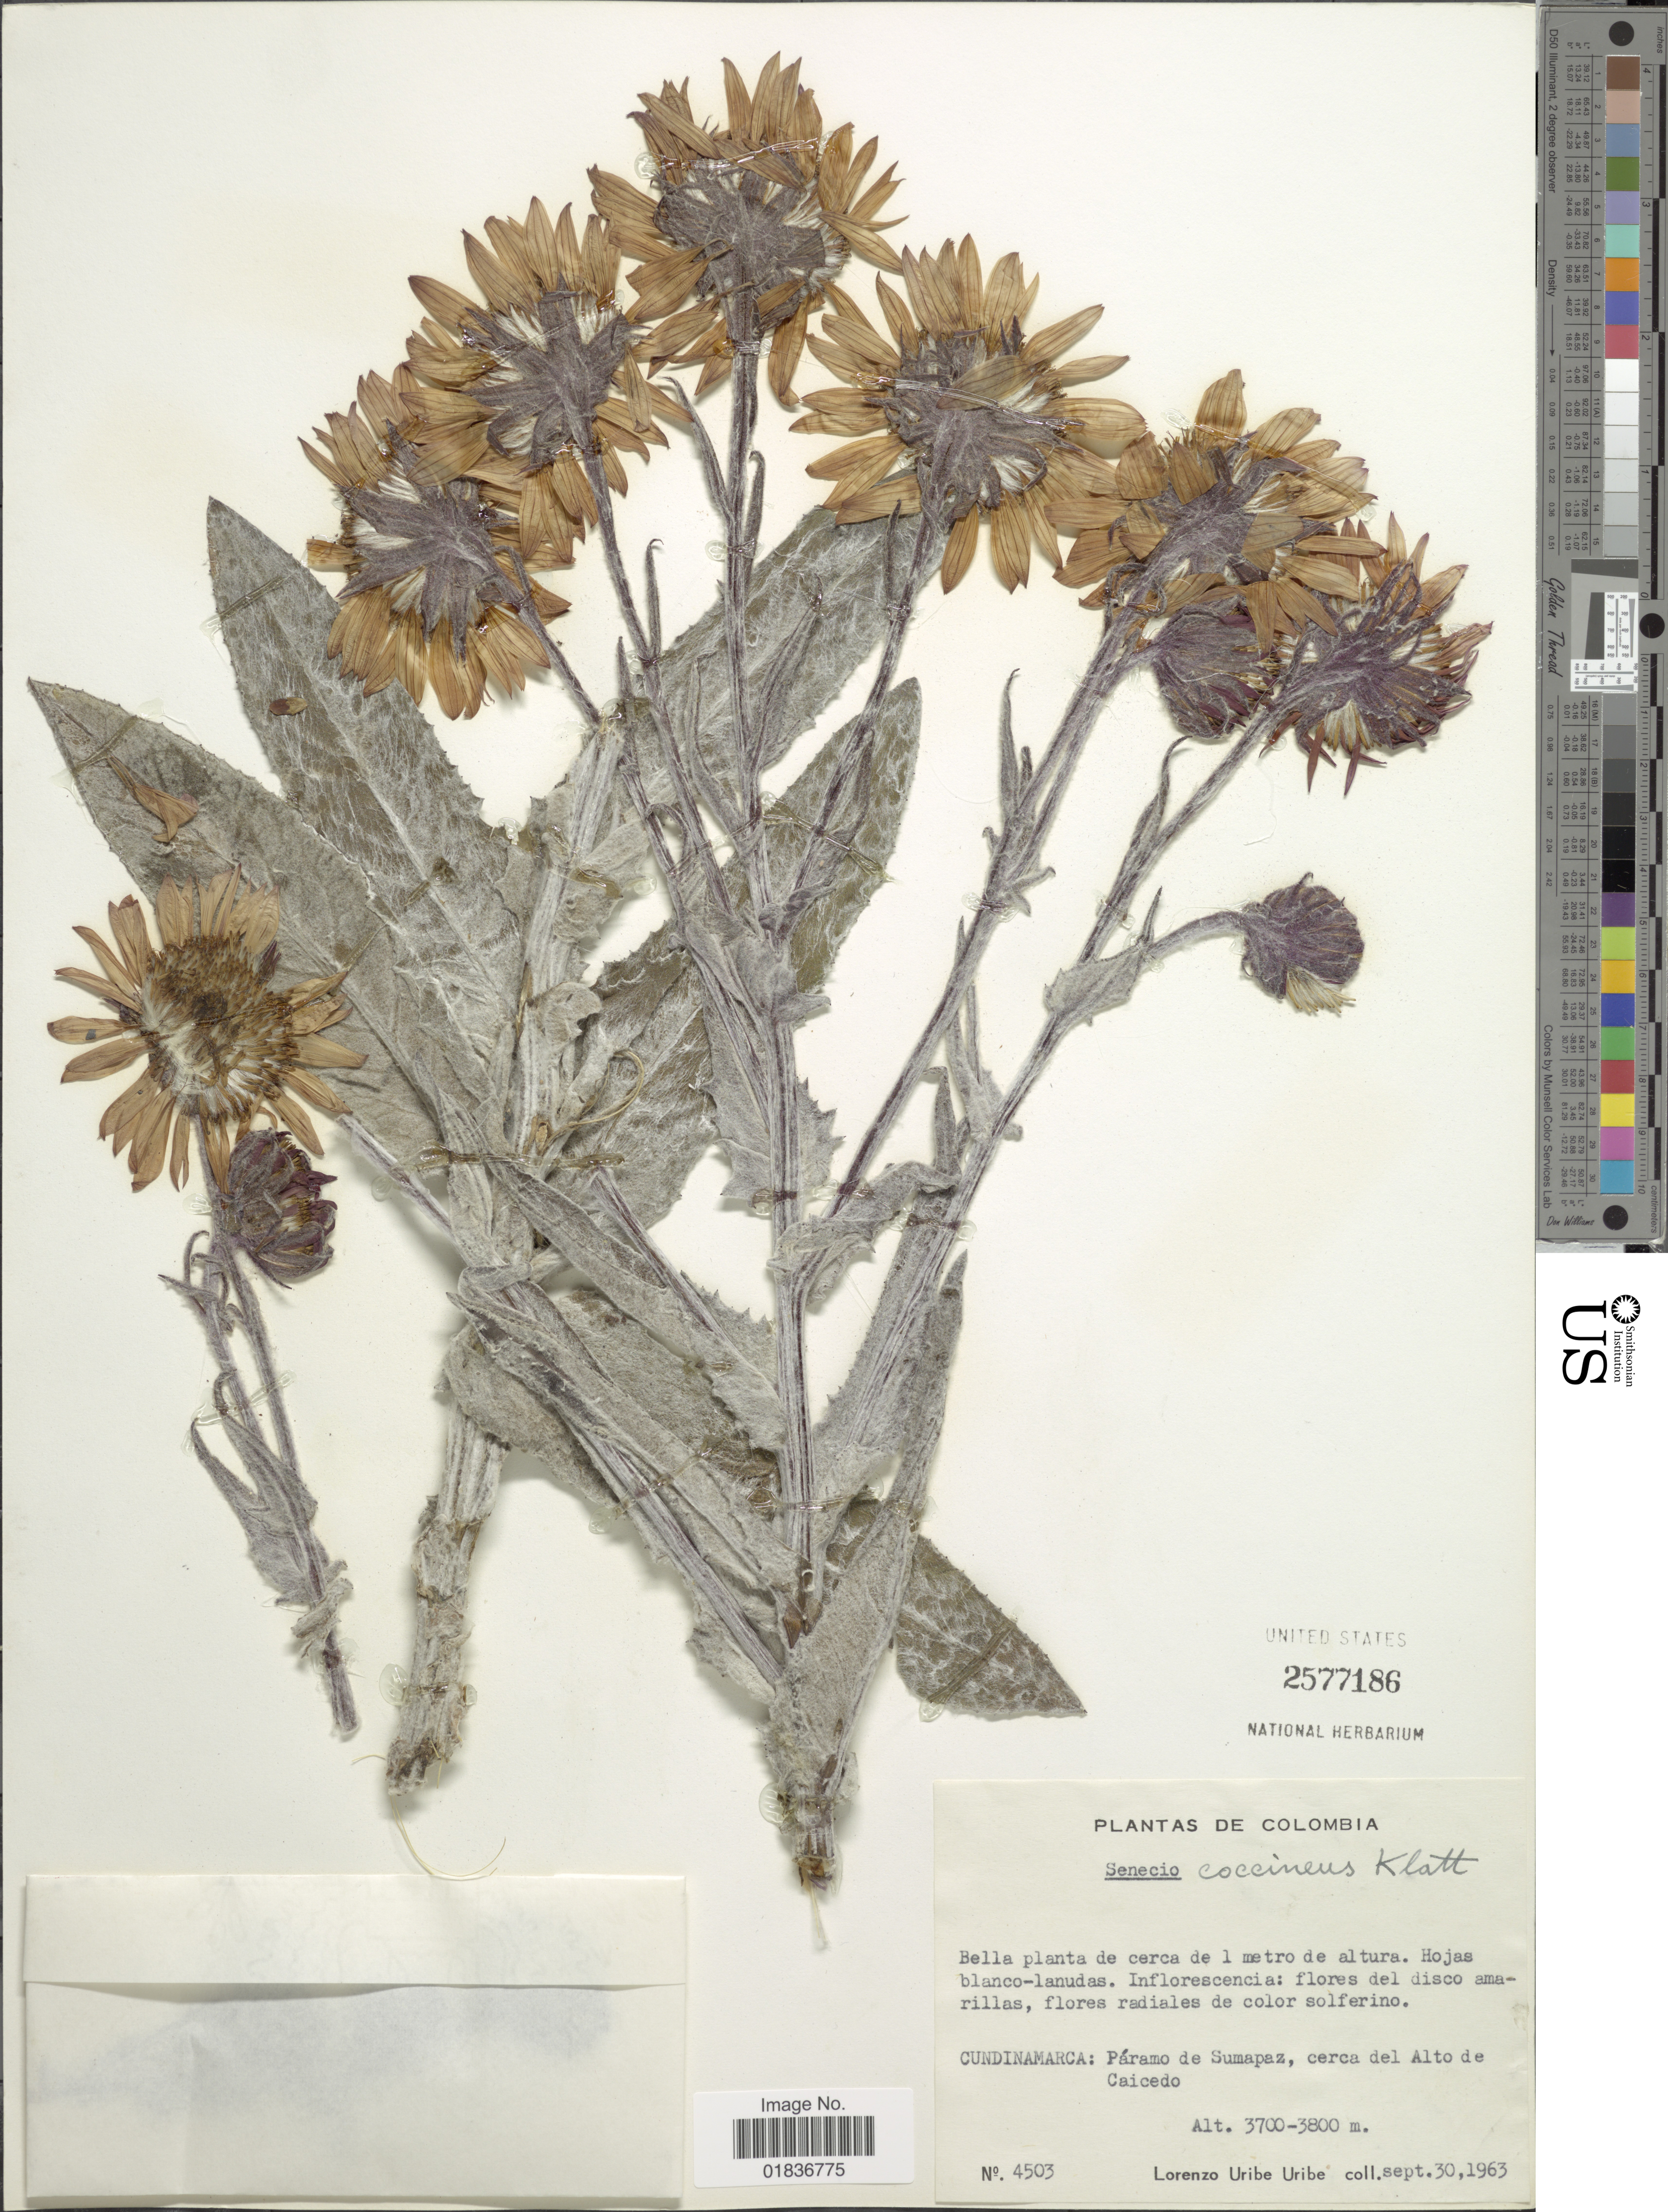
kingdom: Plantae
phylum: Tracheophyta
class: Magnoliopsida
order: Asterales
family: Asteraceae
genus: Senecio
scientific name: Senecio coccineus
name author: Klatt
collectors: L. Uribe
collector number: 4503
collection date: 1963-09-30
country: Colombia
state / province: Cundinamarca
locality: Cundinamarca: Paramo de Sumapaz, cerca del Alto de Caicedo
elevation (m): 3700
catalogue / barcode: US 2577186